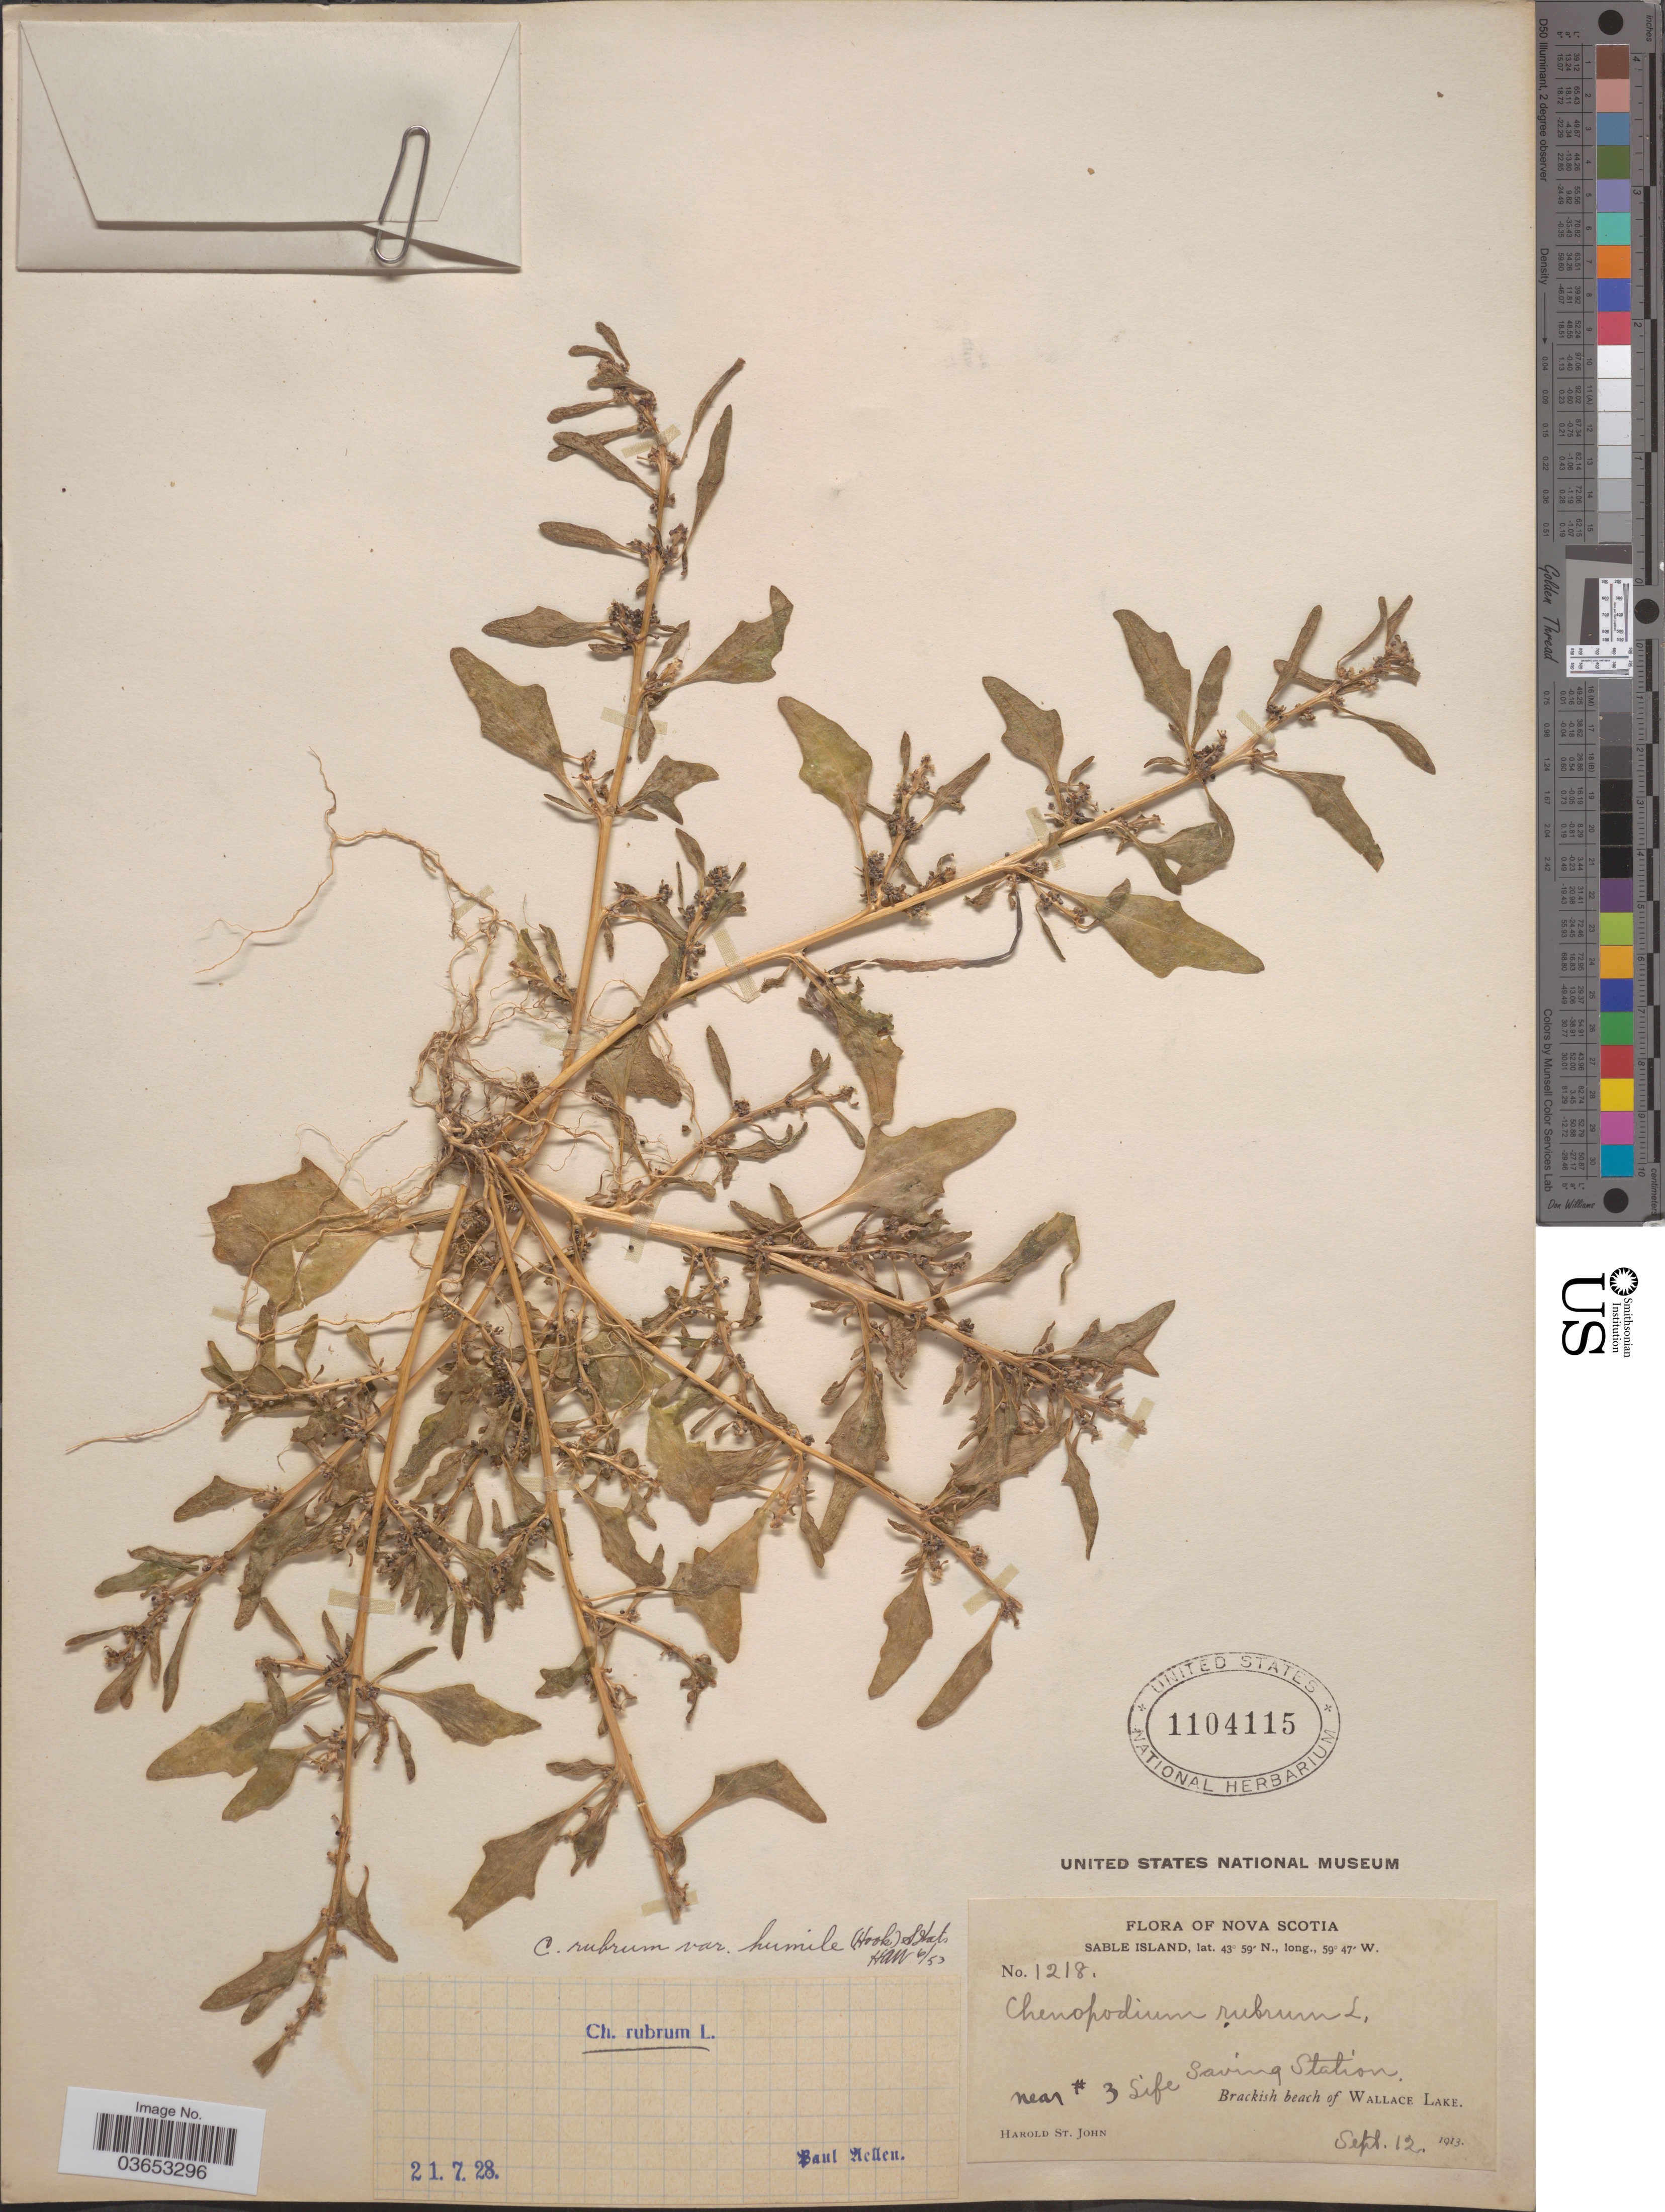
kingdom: Plantae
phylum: Tracheophyta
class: Magnoliopsida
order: Caryophyllales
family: Amaranthaceae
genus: Chenopodium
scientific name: Chenopodium humile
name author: Hook.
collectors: H. St. John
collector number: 1218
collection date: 1913-09-12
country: Canada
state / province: Nova Scotia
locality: Sable Island. Near # 3 Life Saving Station. Beach of Wallace Lake.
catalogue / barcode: US 1104115